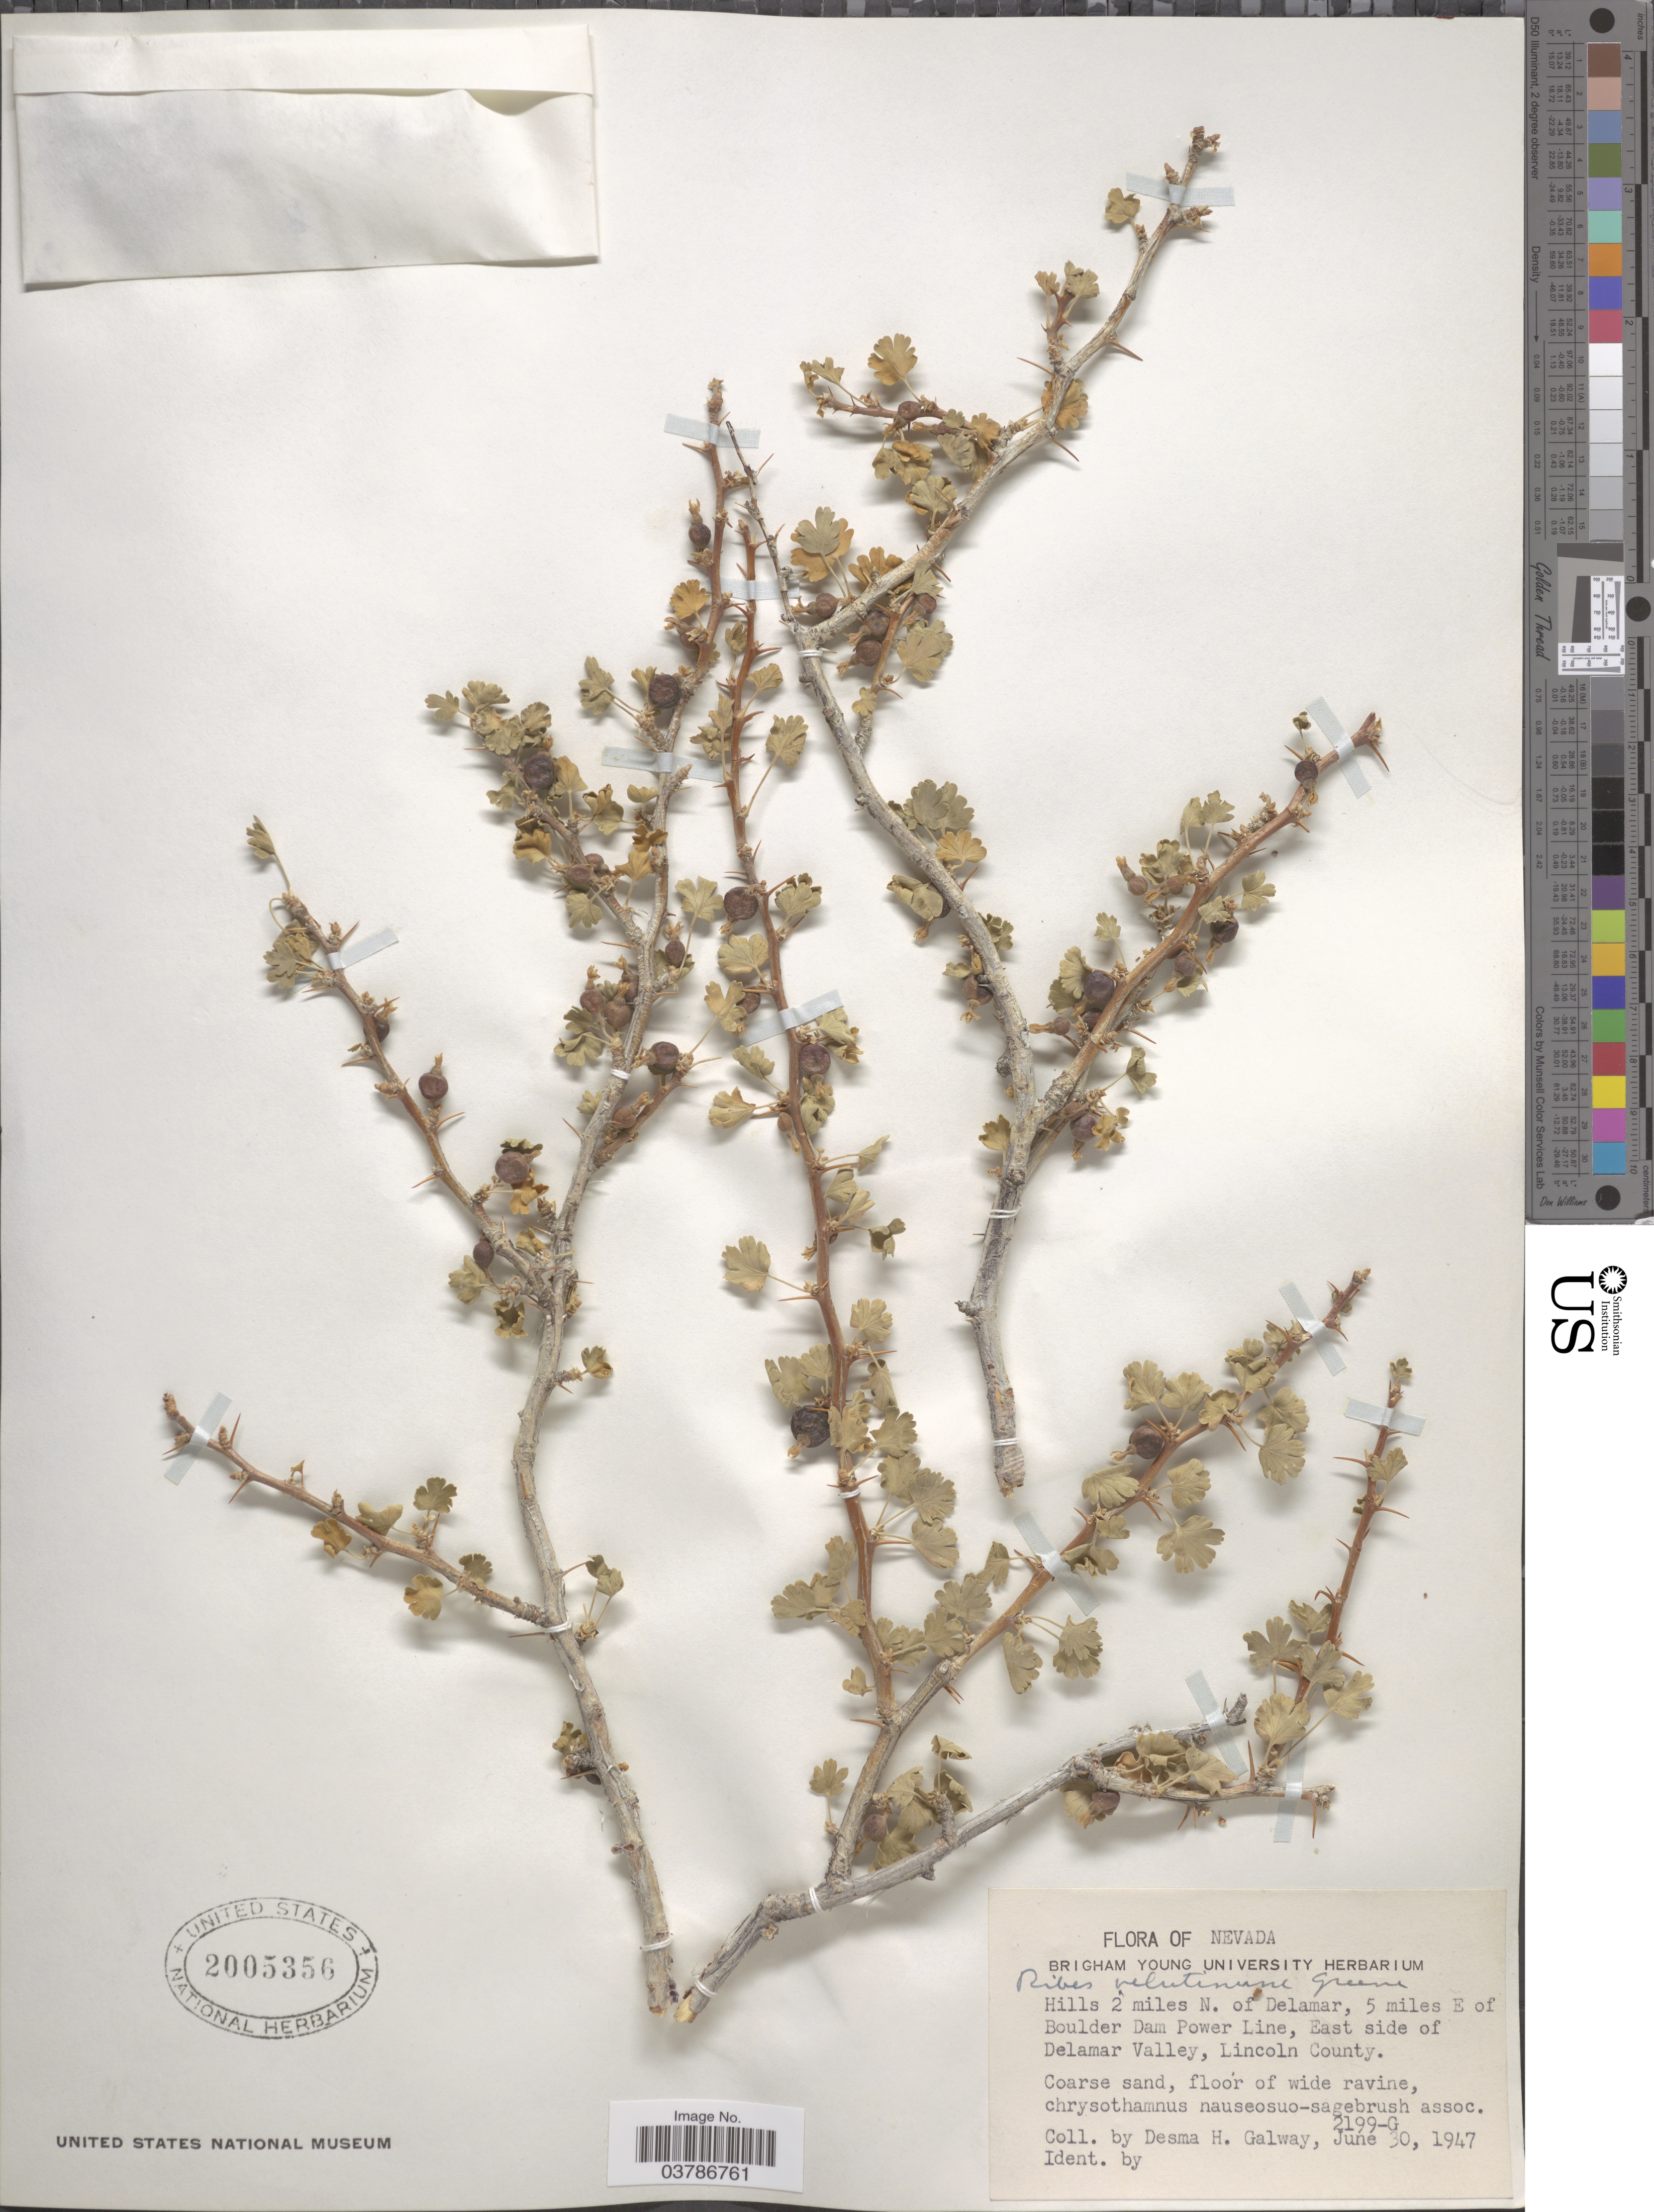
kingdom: Plantae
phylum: Tracheophyta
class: Magnoliopsida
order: Saxifragales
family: Grossulariaceae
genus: Ribes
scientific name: Ribes velutinum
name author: Greene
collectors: D. Galway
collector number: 2199-G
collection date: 1947-06-30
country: United States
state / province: Nevada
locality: Hills 2 miles N. of Delmar, 5 miles E of Boulder Dam Power Line, East side of Delamar Valley, Lincoln County.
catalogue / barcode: US 2005356